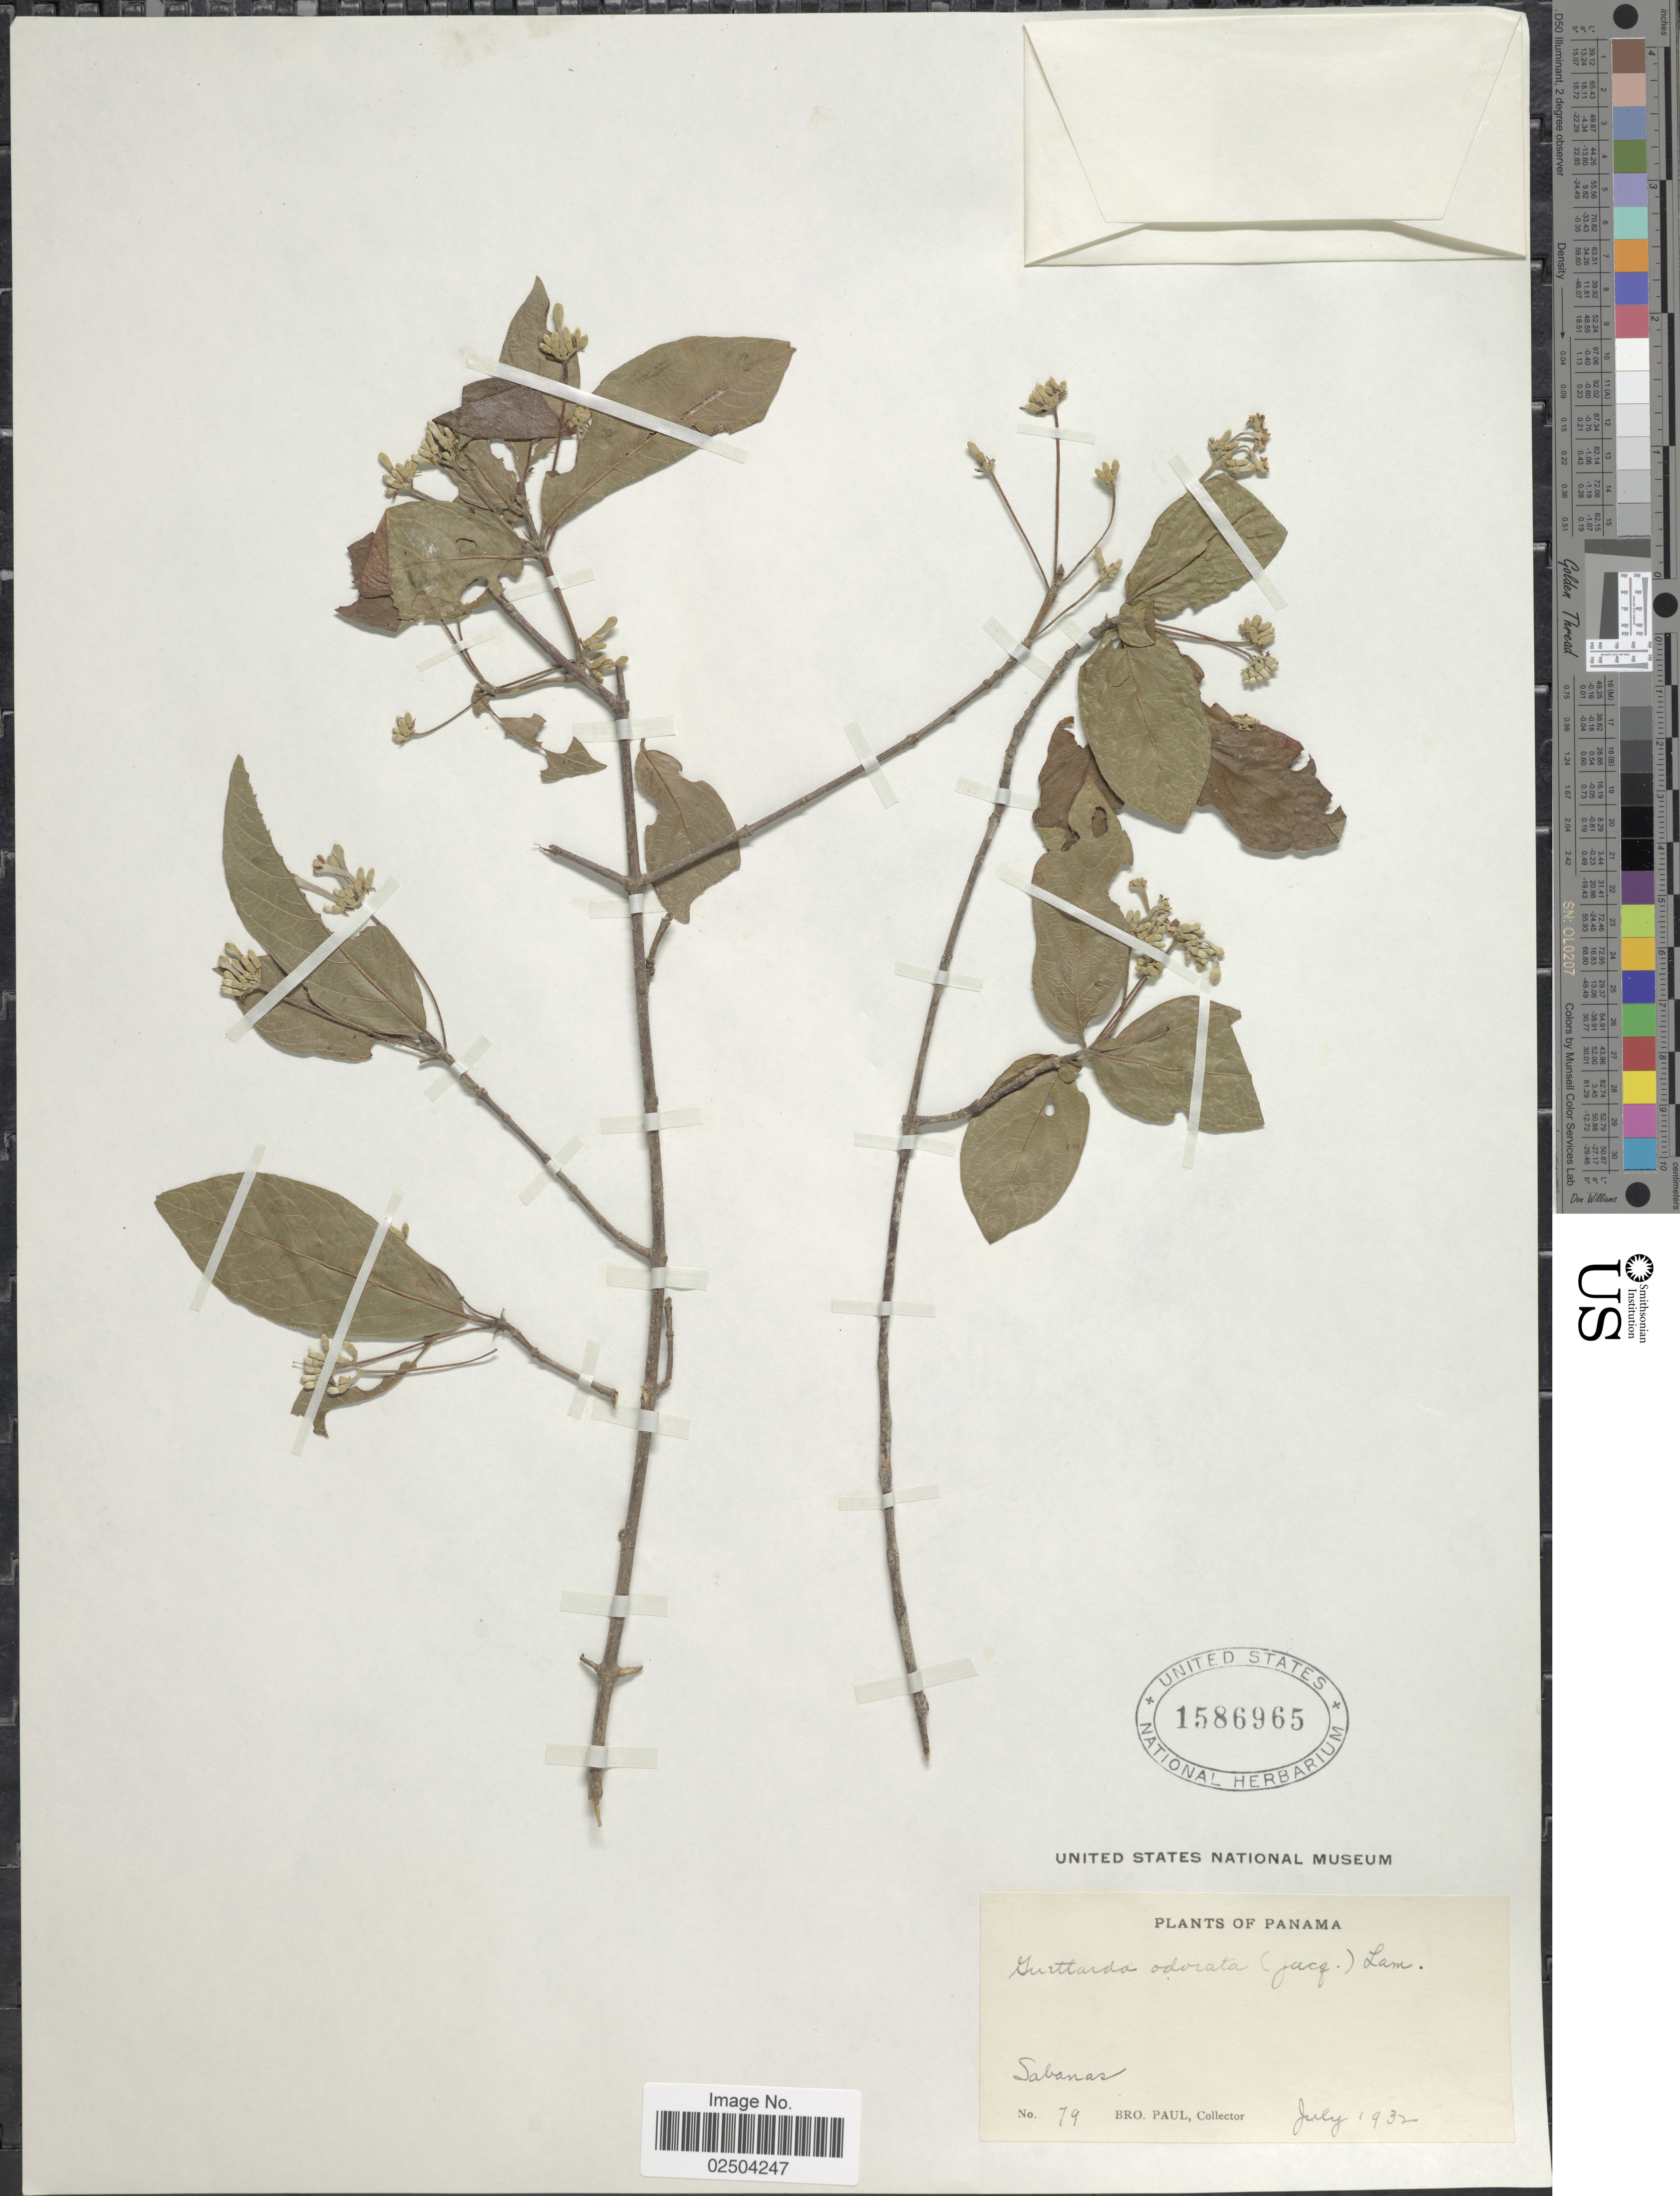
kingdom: Plantae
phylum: Tracheophyta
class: Magnoliopsida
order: Gentianales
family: Rubiaceae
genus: Guettarda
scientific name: Guettarda odorata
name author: (Jacq.) Lam.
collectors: B. Paul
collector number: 79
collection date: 1932-07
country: Panama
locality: Sabanas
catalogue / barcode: US 1586965